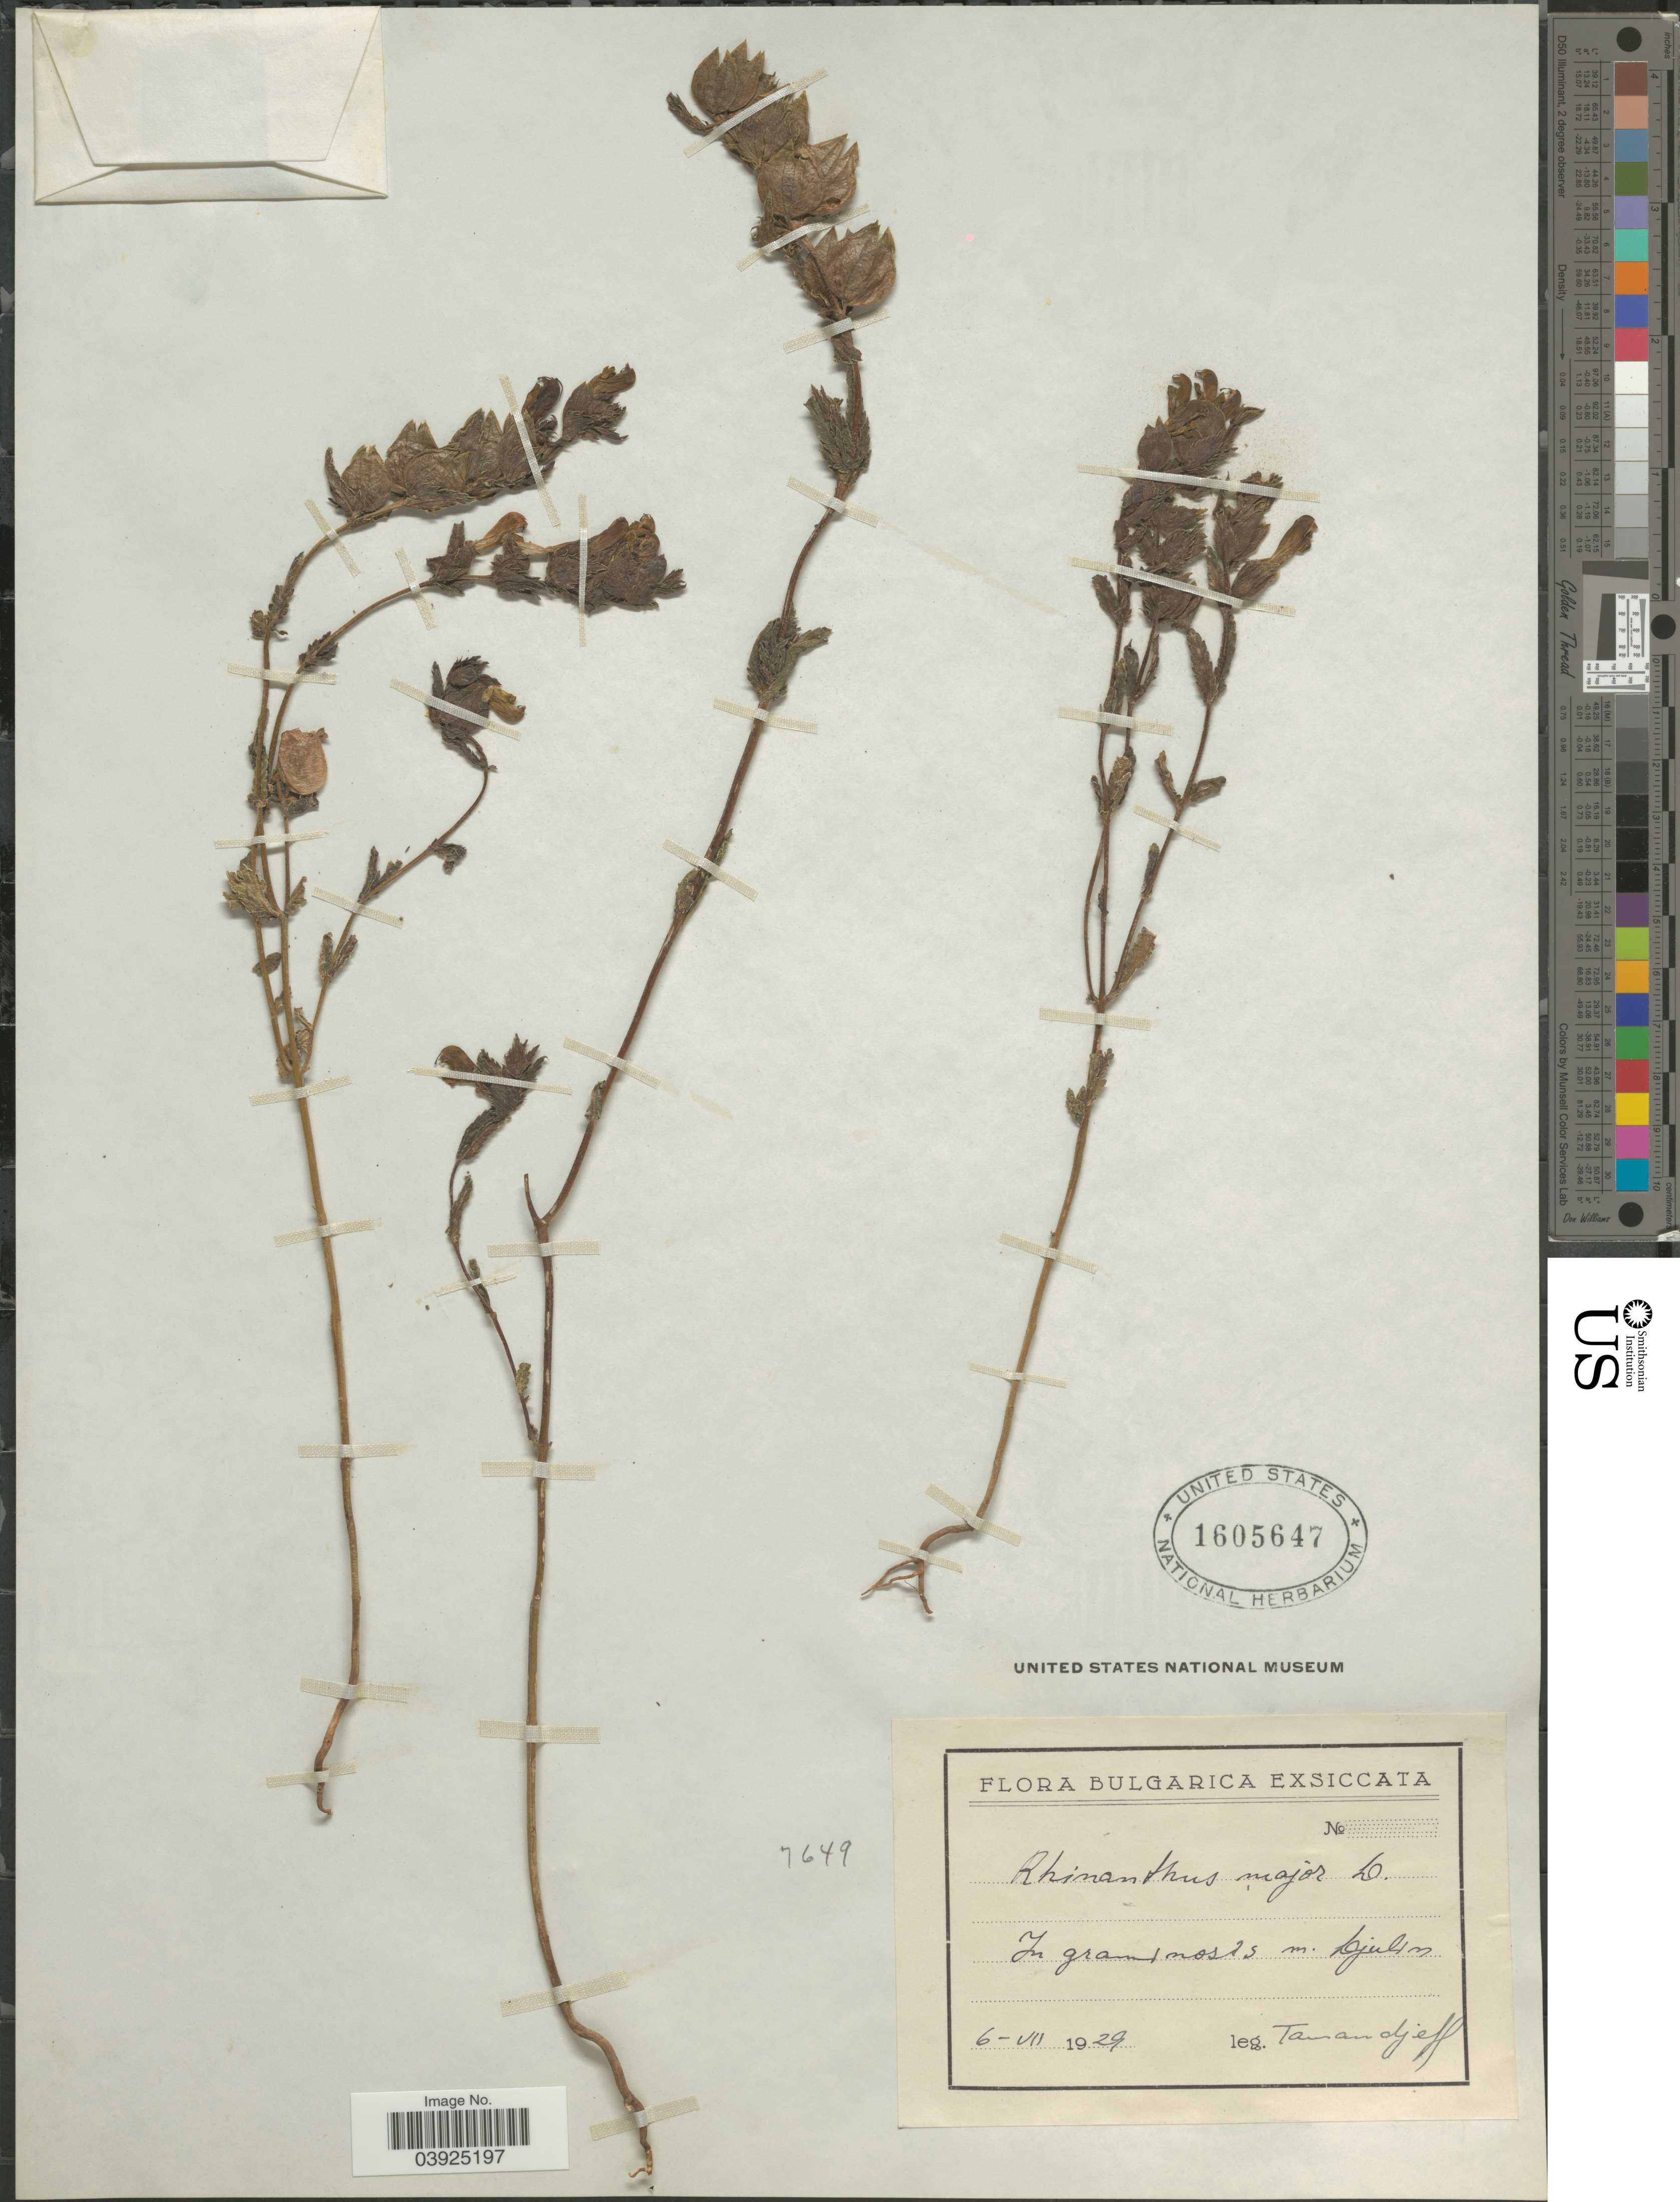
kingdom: Plantae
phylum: Tracheophyta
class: Magnoliopsida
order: Lamiales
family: Orobanchaceae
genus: Rhinanthus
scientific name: Rhinanthus major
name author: L.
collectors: -. Tamandjeff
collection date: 1929-07-06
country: Bulgaria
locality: In graminosis in. Djulin [interpreted].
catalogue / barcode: US 1605647